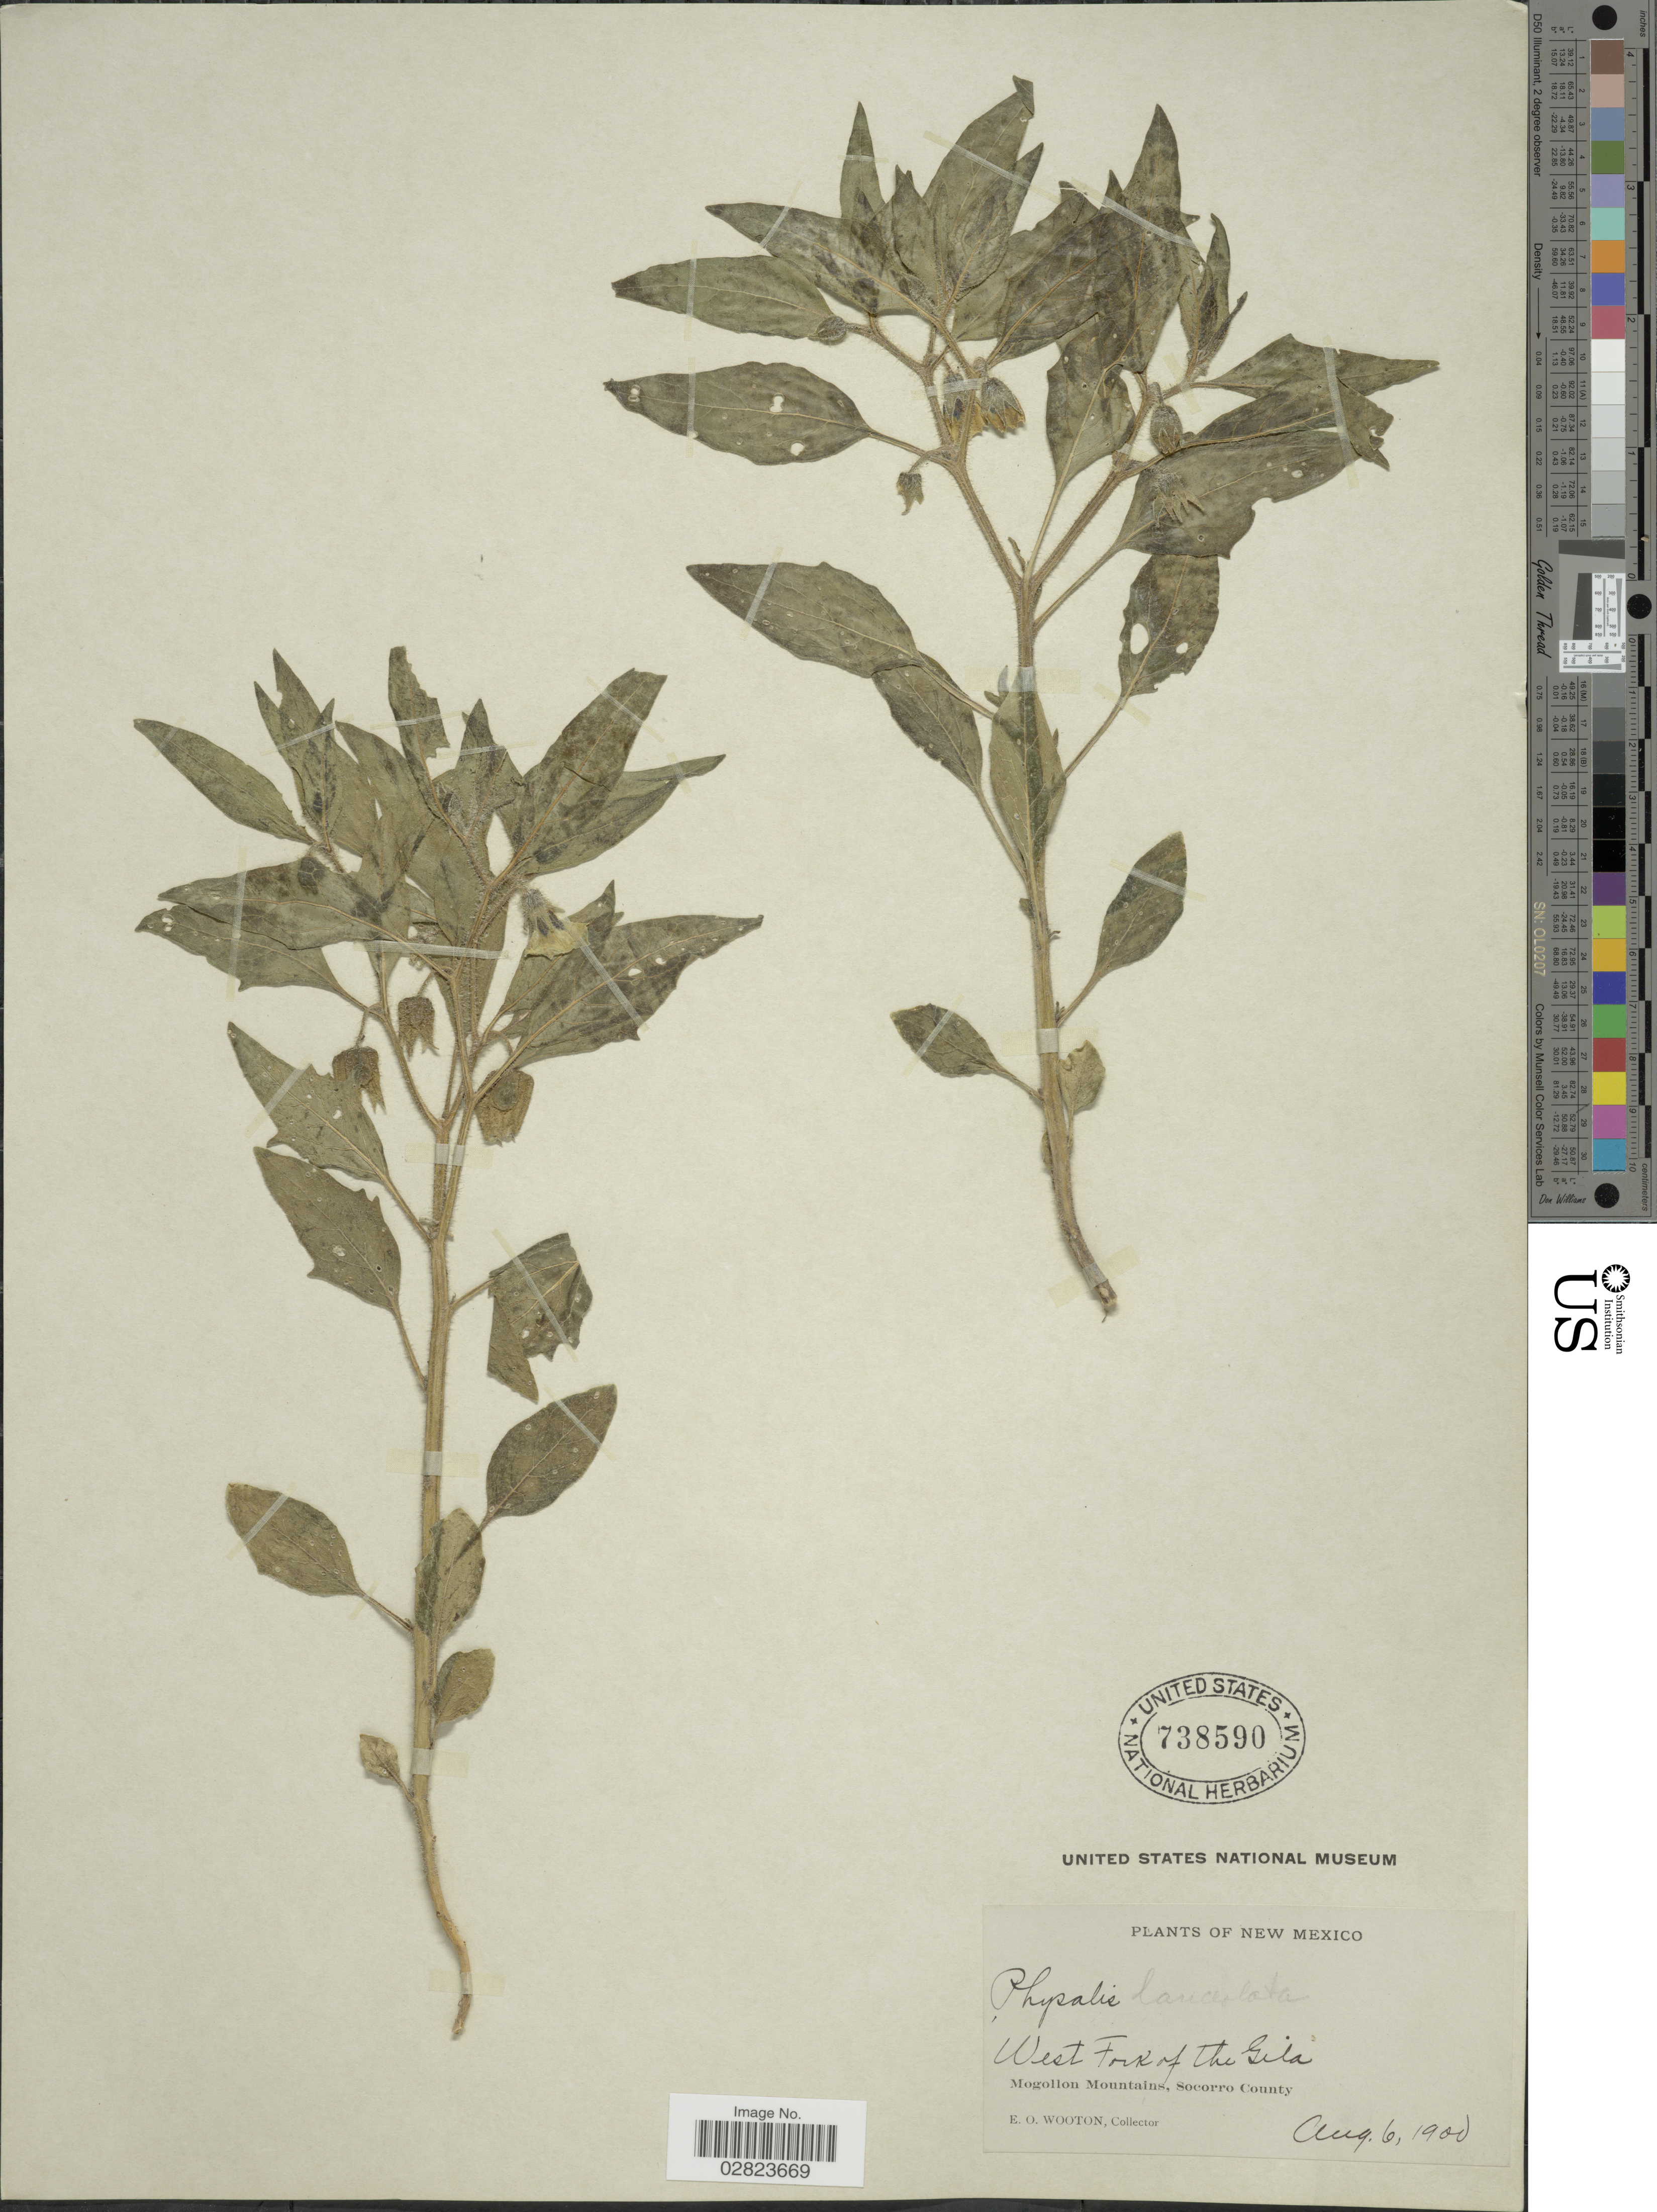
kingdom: Plantae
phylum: Tracheophyta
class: Magnoliopsida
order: Solanales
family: Solanaceae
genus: Physalis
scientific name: Physalis lanceolata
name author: Michx.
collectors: E. O. Wooton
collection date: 1900-08-06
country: United States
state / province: New Mexico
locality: West Fork of the Gila. Mogollon Mountains, Socorro County.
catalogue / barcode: US 738590